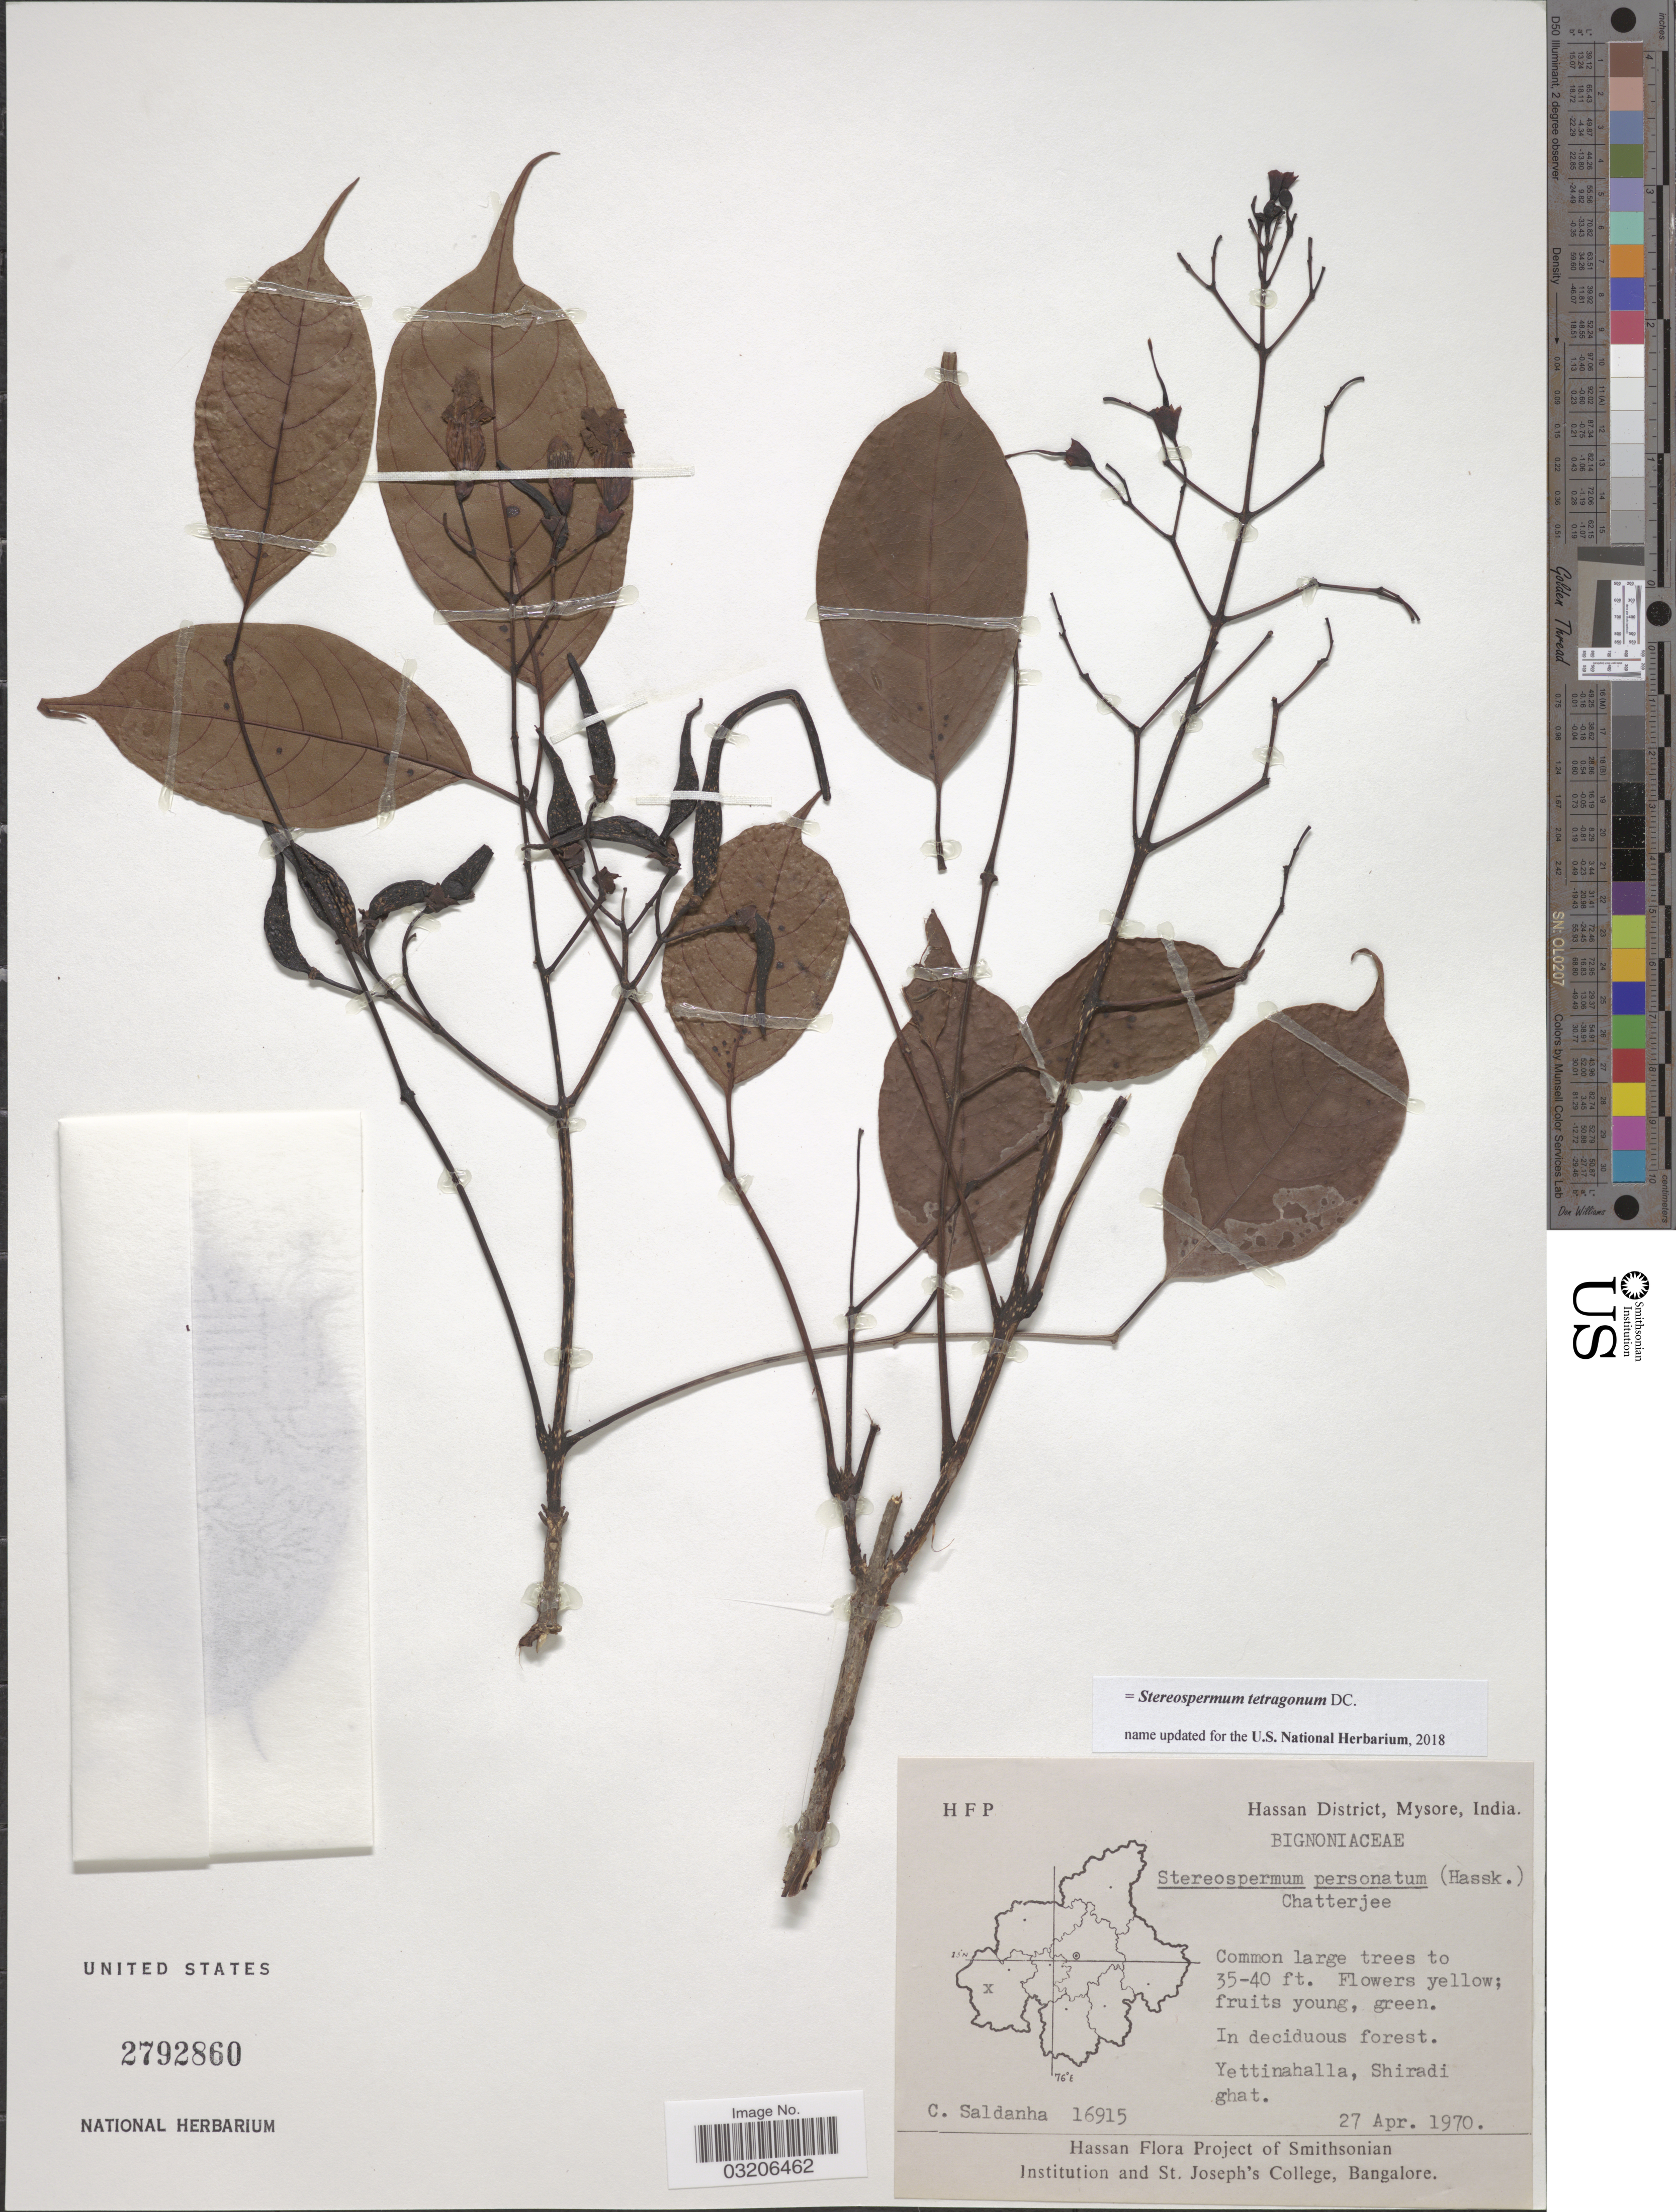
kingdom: Plantae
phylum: Tracheophyta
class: Magnoliopsida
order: Lamiales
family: Bignoniaceae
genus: Stereospermum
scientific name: Stereospermum tetragonum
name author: DC.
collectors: C. Saldanha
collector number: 16915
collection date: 1970-04-27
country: India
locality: Hassan District, Mysore. Yettinahalla, Shiradi ghat.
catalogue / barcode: US 2792860